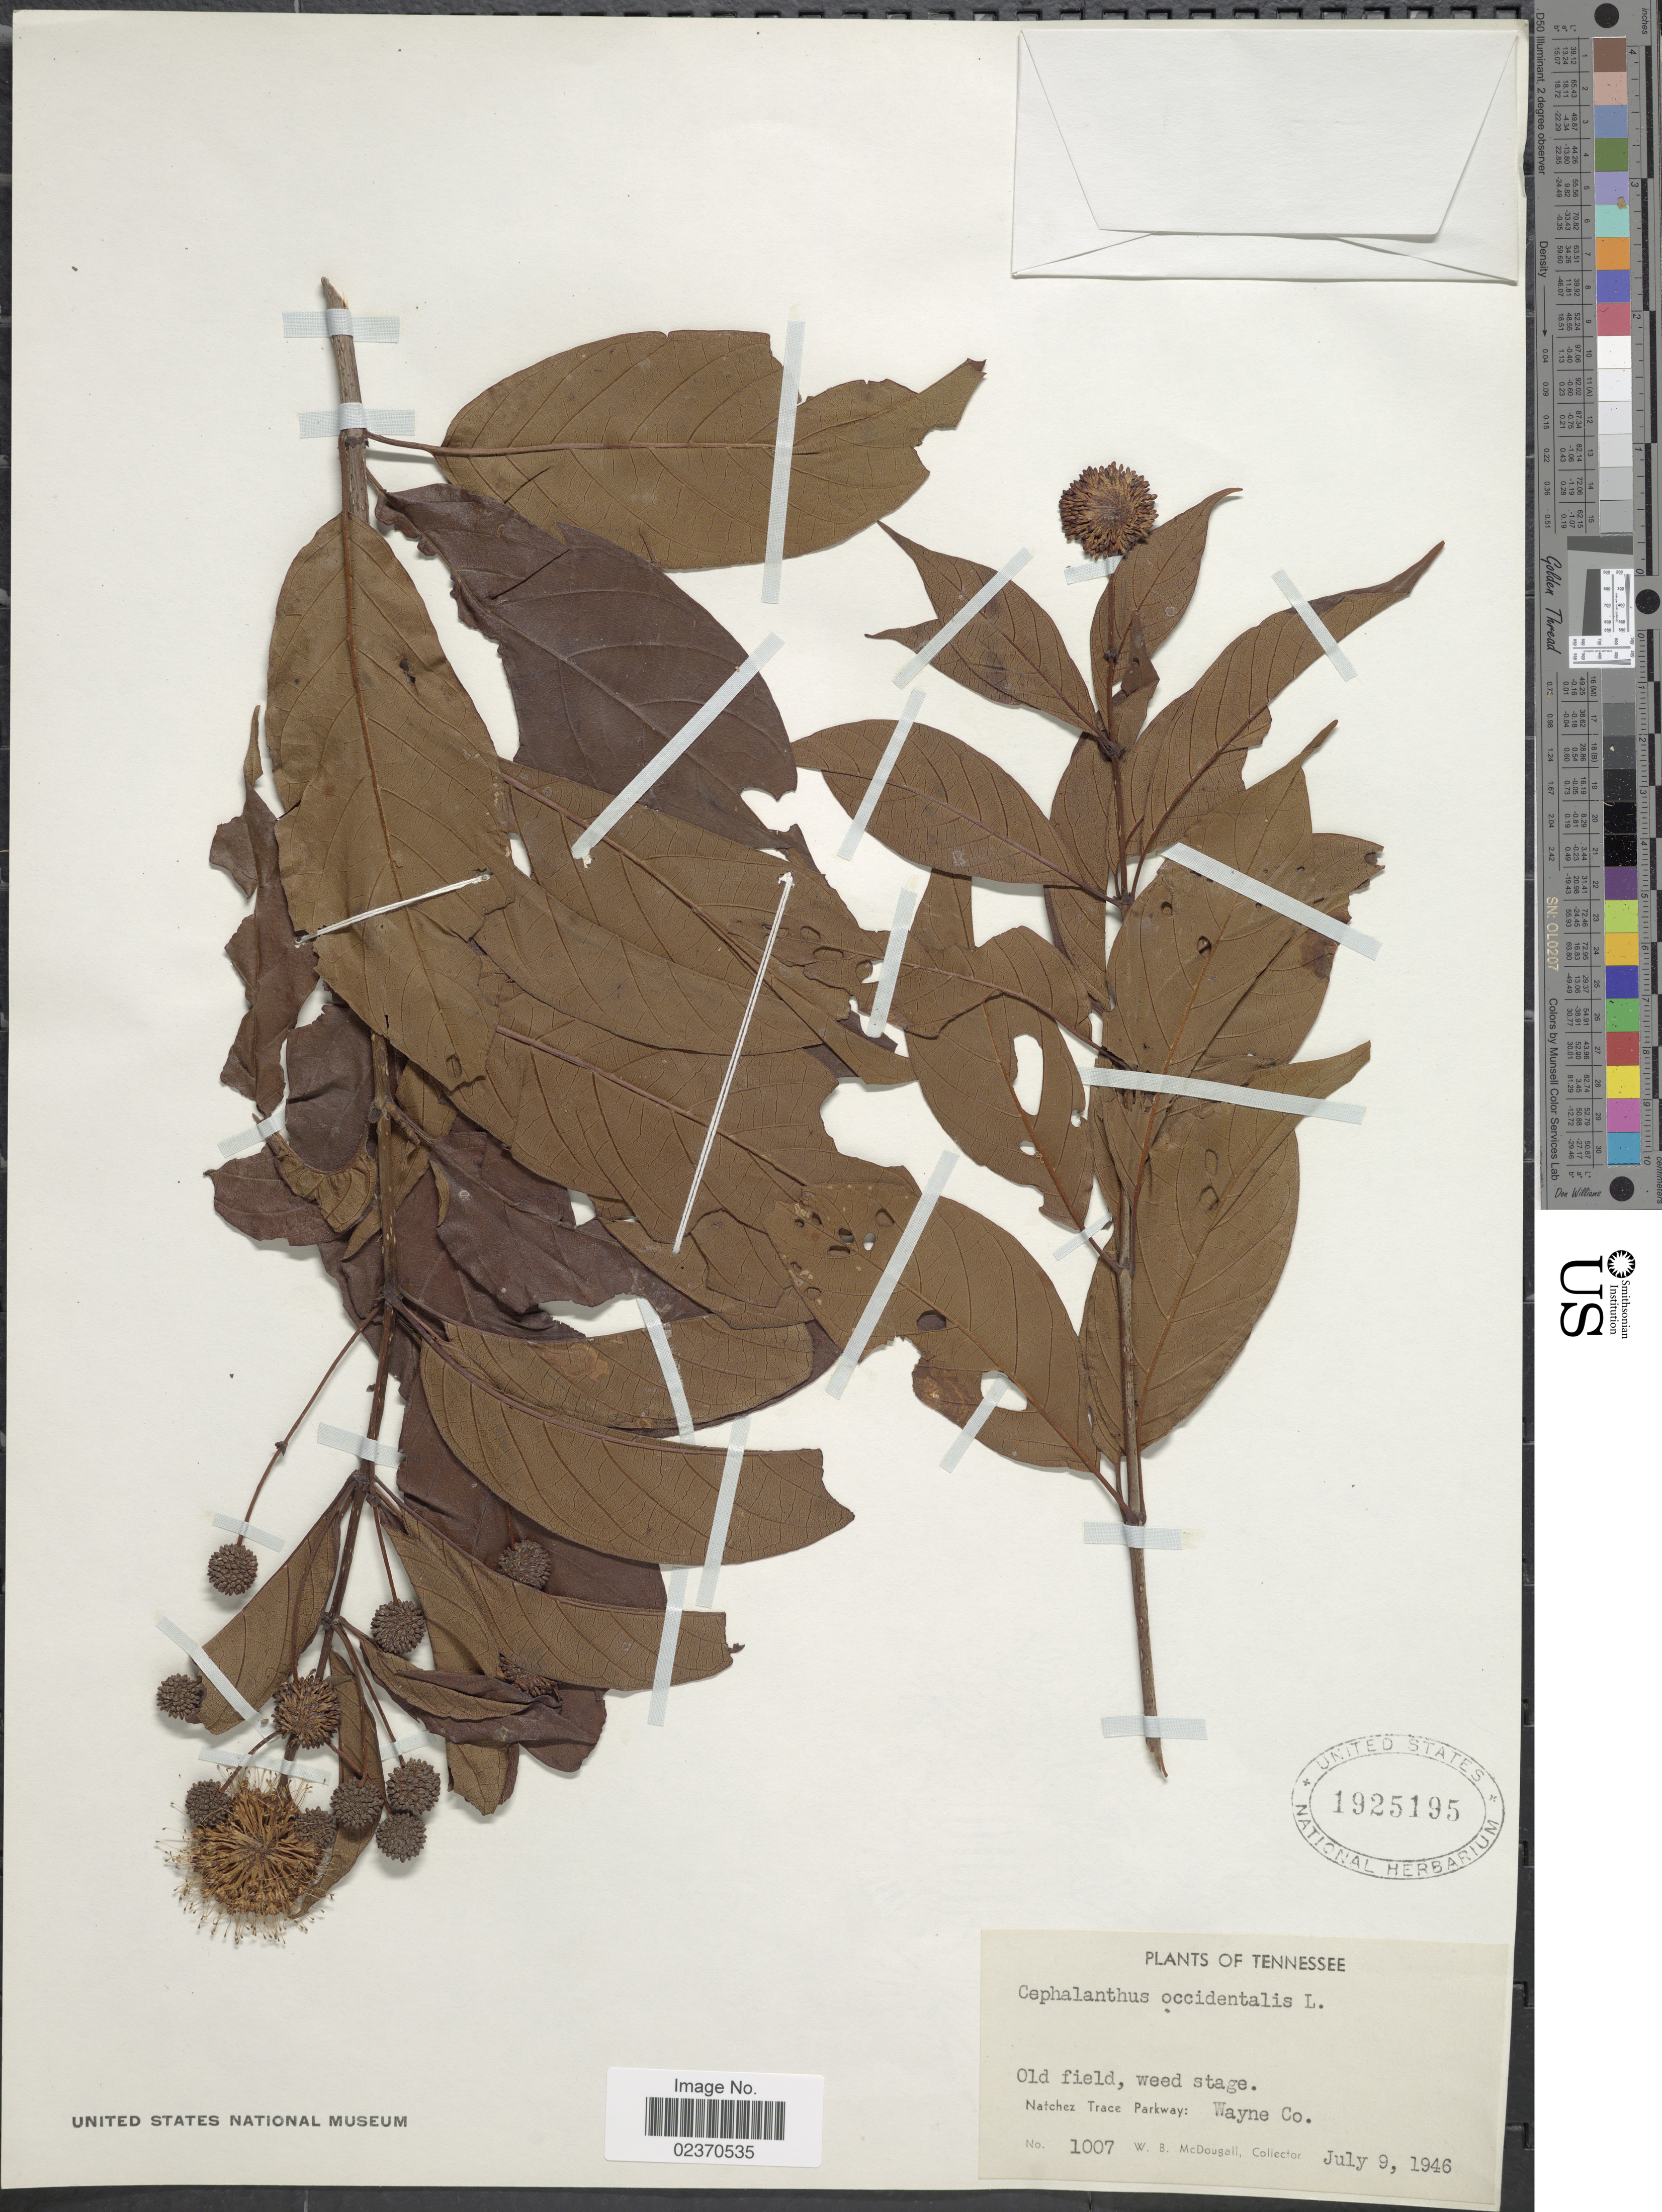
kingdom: Plantae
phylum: Tracheophyta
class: Magnoliopsida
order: Gentianales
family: Rubiaceae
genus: Cephalanthus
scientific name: Cephalanthus occidentalis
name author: L.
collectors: W. B. McDougall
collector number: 1007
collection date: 1946-07-09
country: United States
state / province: Tennessee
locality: Old field, weed stage. Natchez Trace Parkway: Wayne Co.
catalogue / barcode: US 1925195